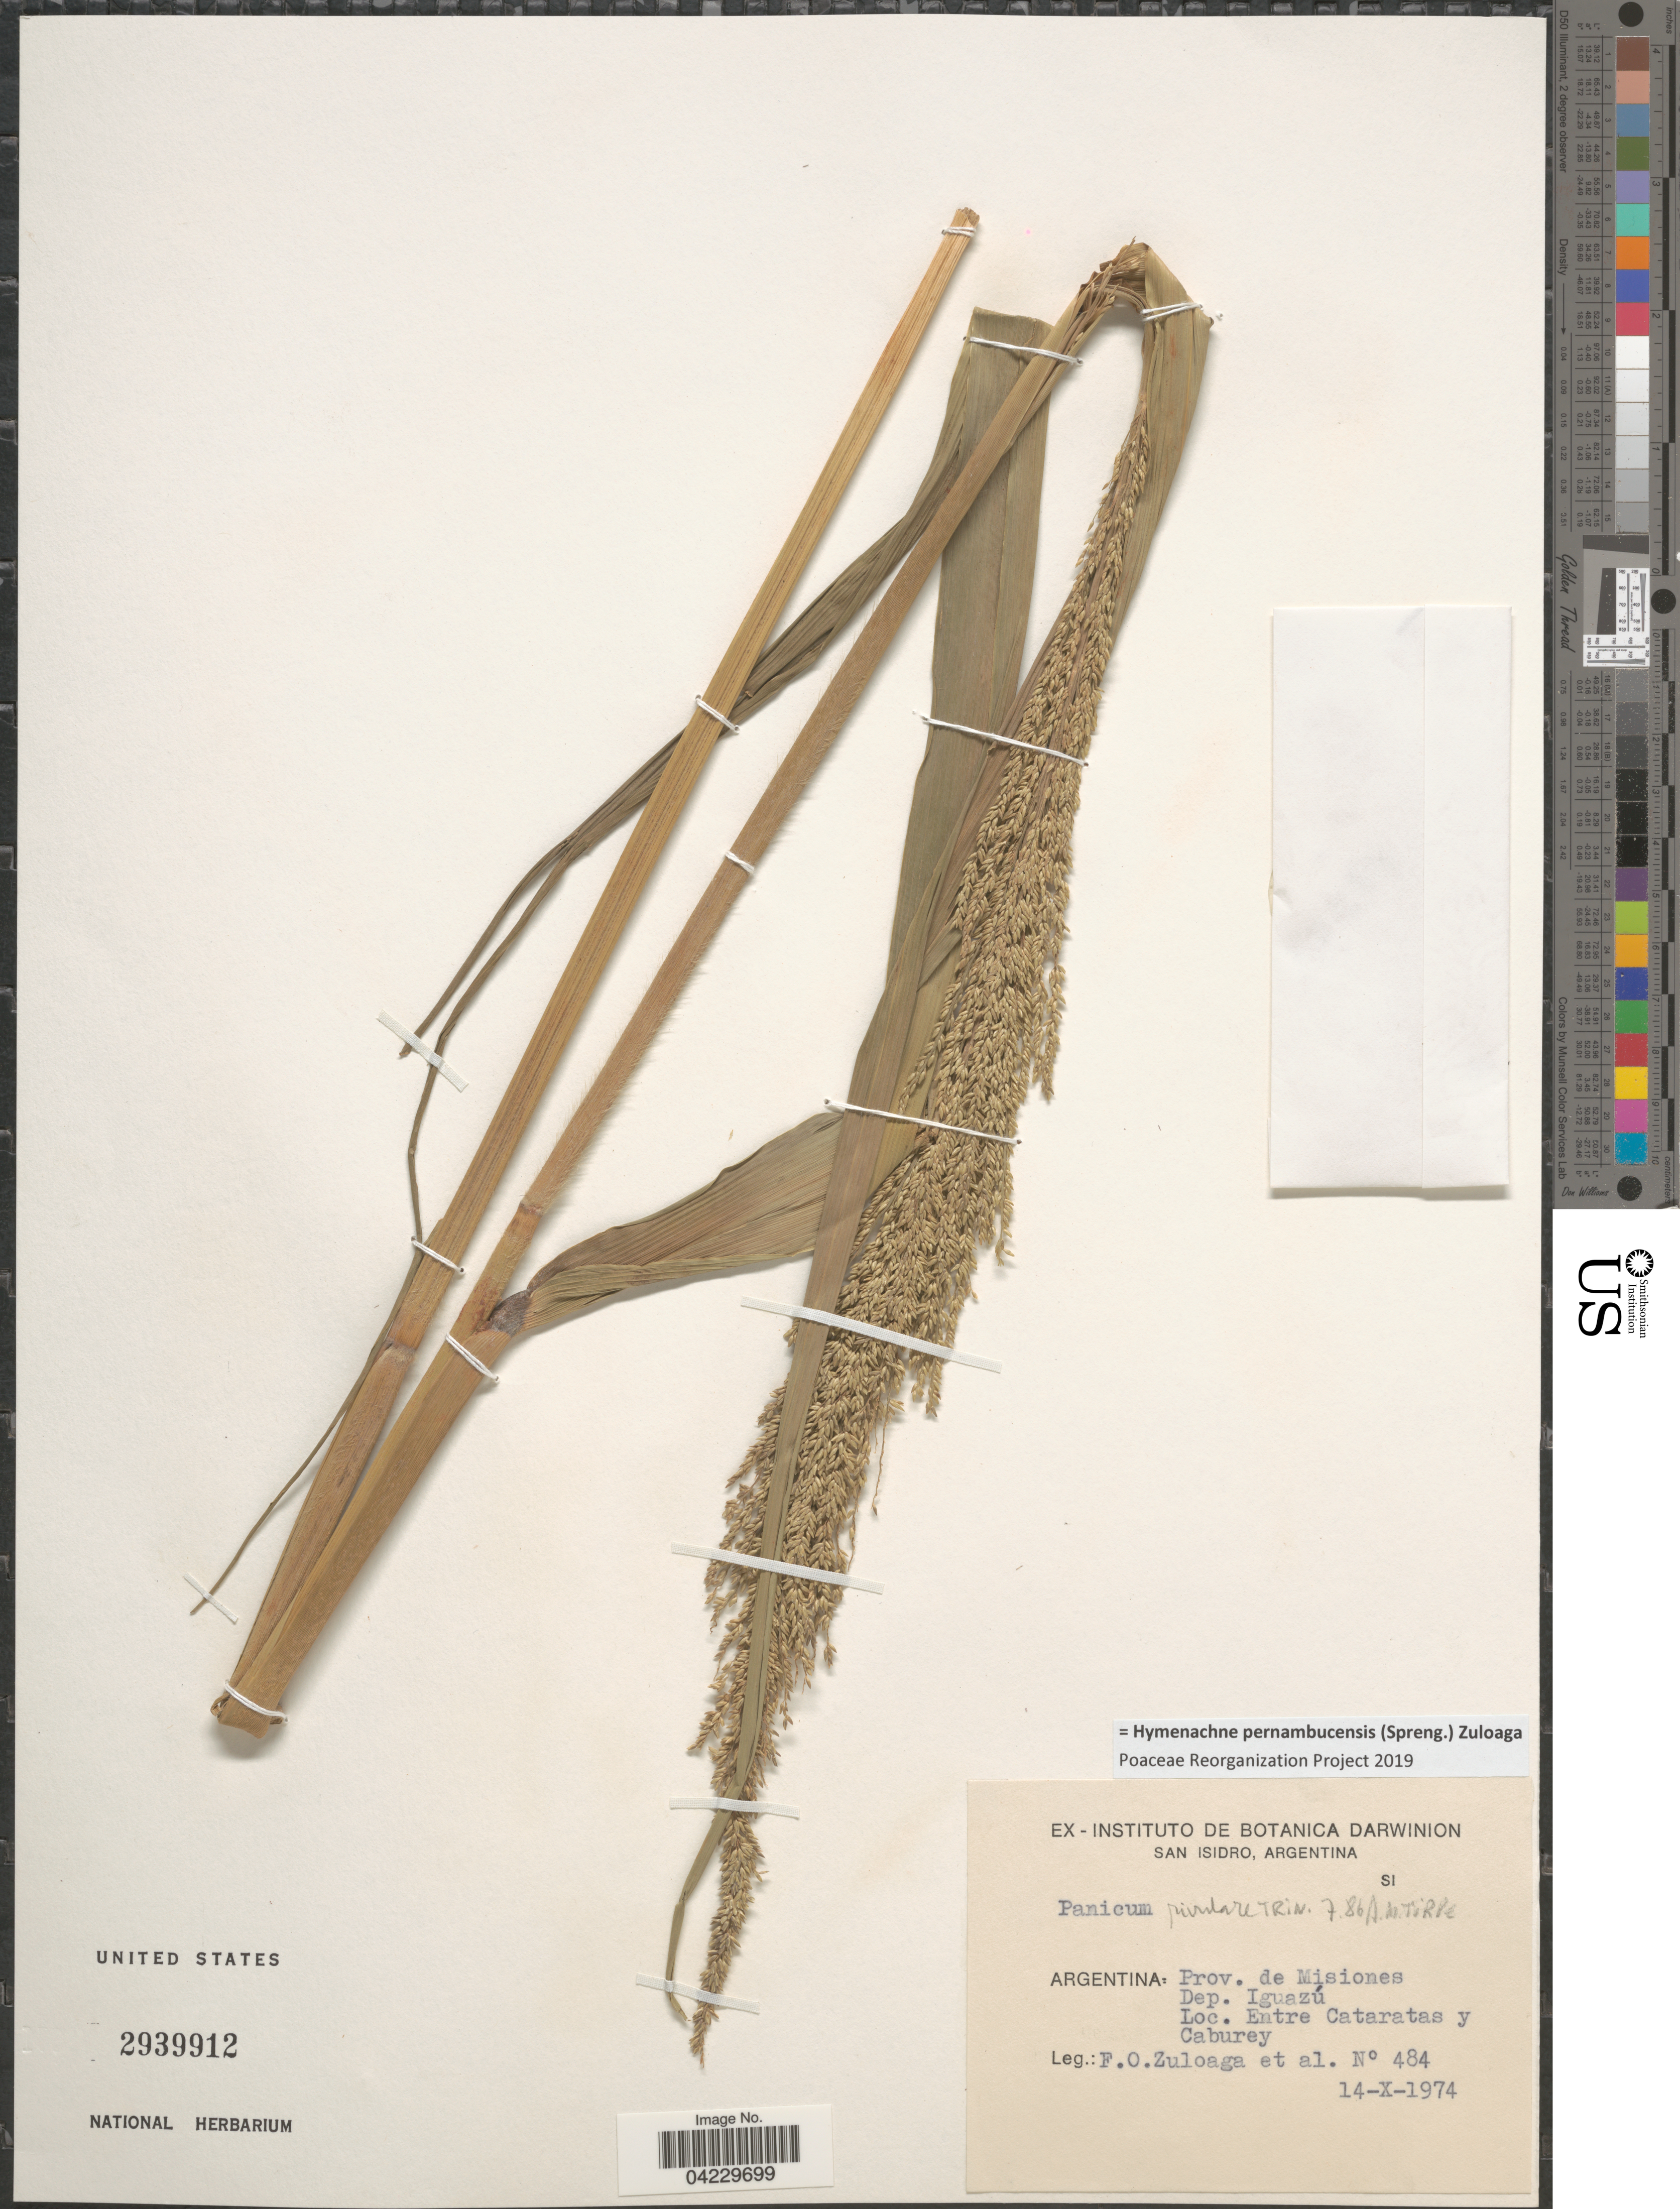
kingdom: Plantae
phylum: Tracheophyta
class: Liliopsida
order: Poales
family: Poaceae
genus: Hymenachne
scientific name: Hymenachne pernambucensis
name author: (Spreng.) Zuloaga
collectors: F. O. Zuloaga & et al.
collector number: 484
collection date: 1974-10-14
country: Argentina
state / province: Misiones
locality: Dep. Iguazú. Entre Cataratas y Caburey.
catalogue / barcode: US 2939912